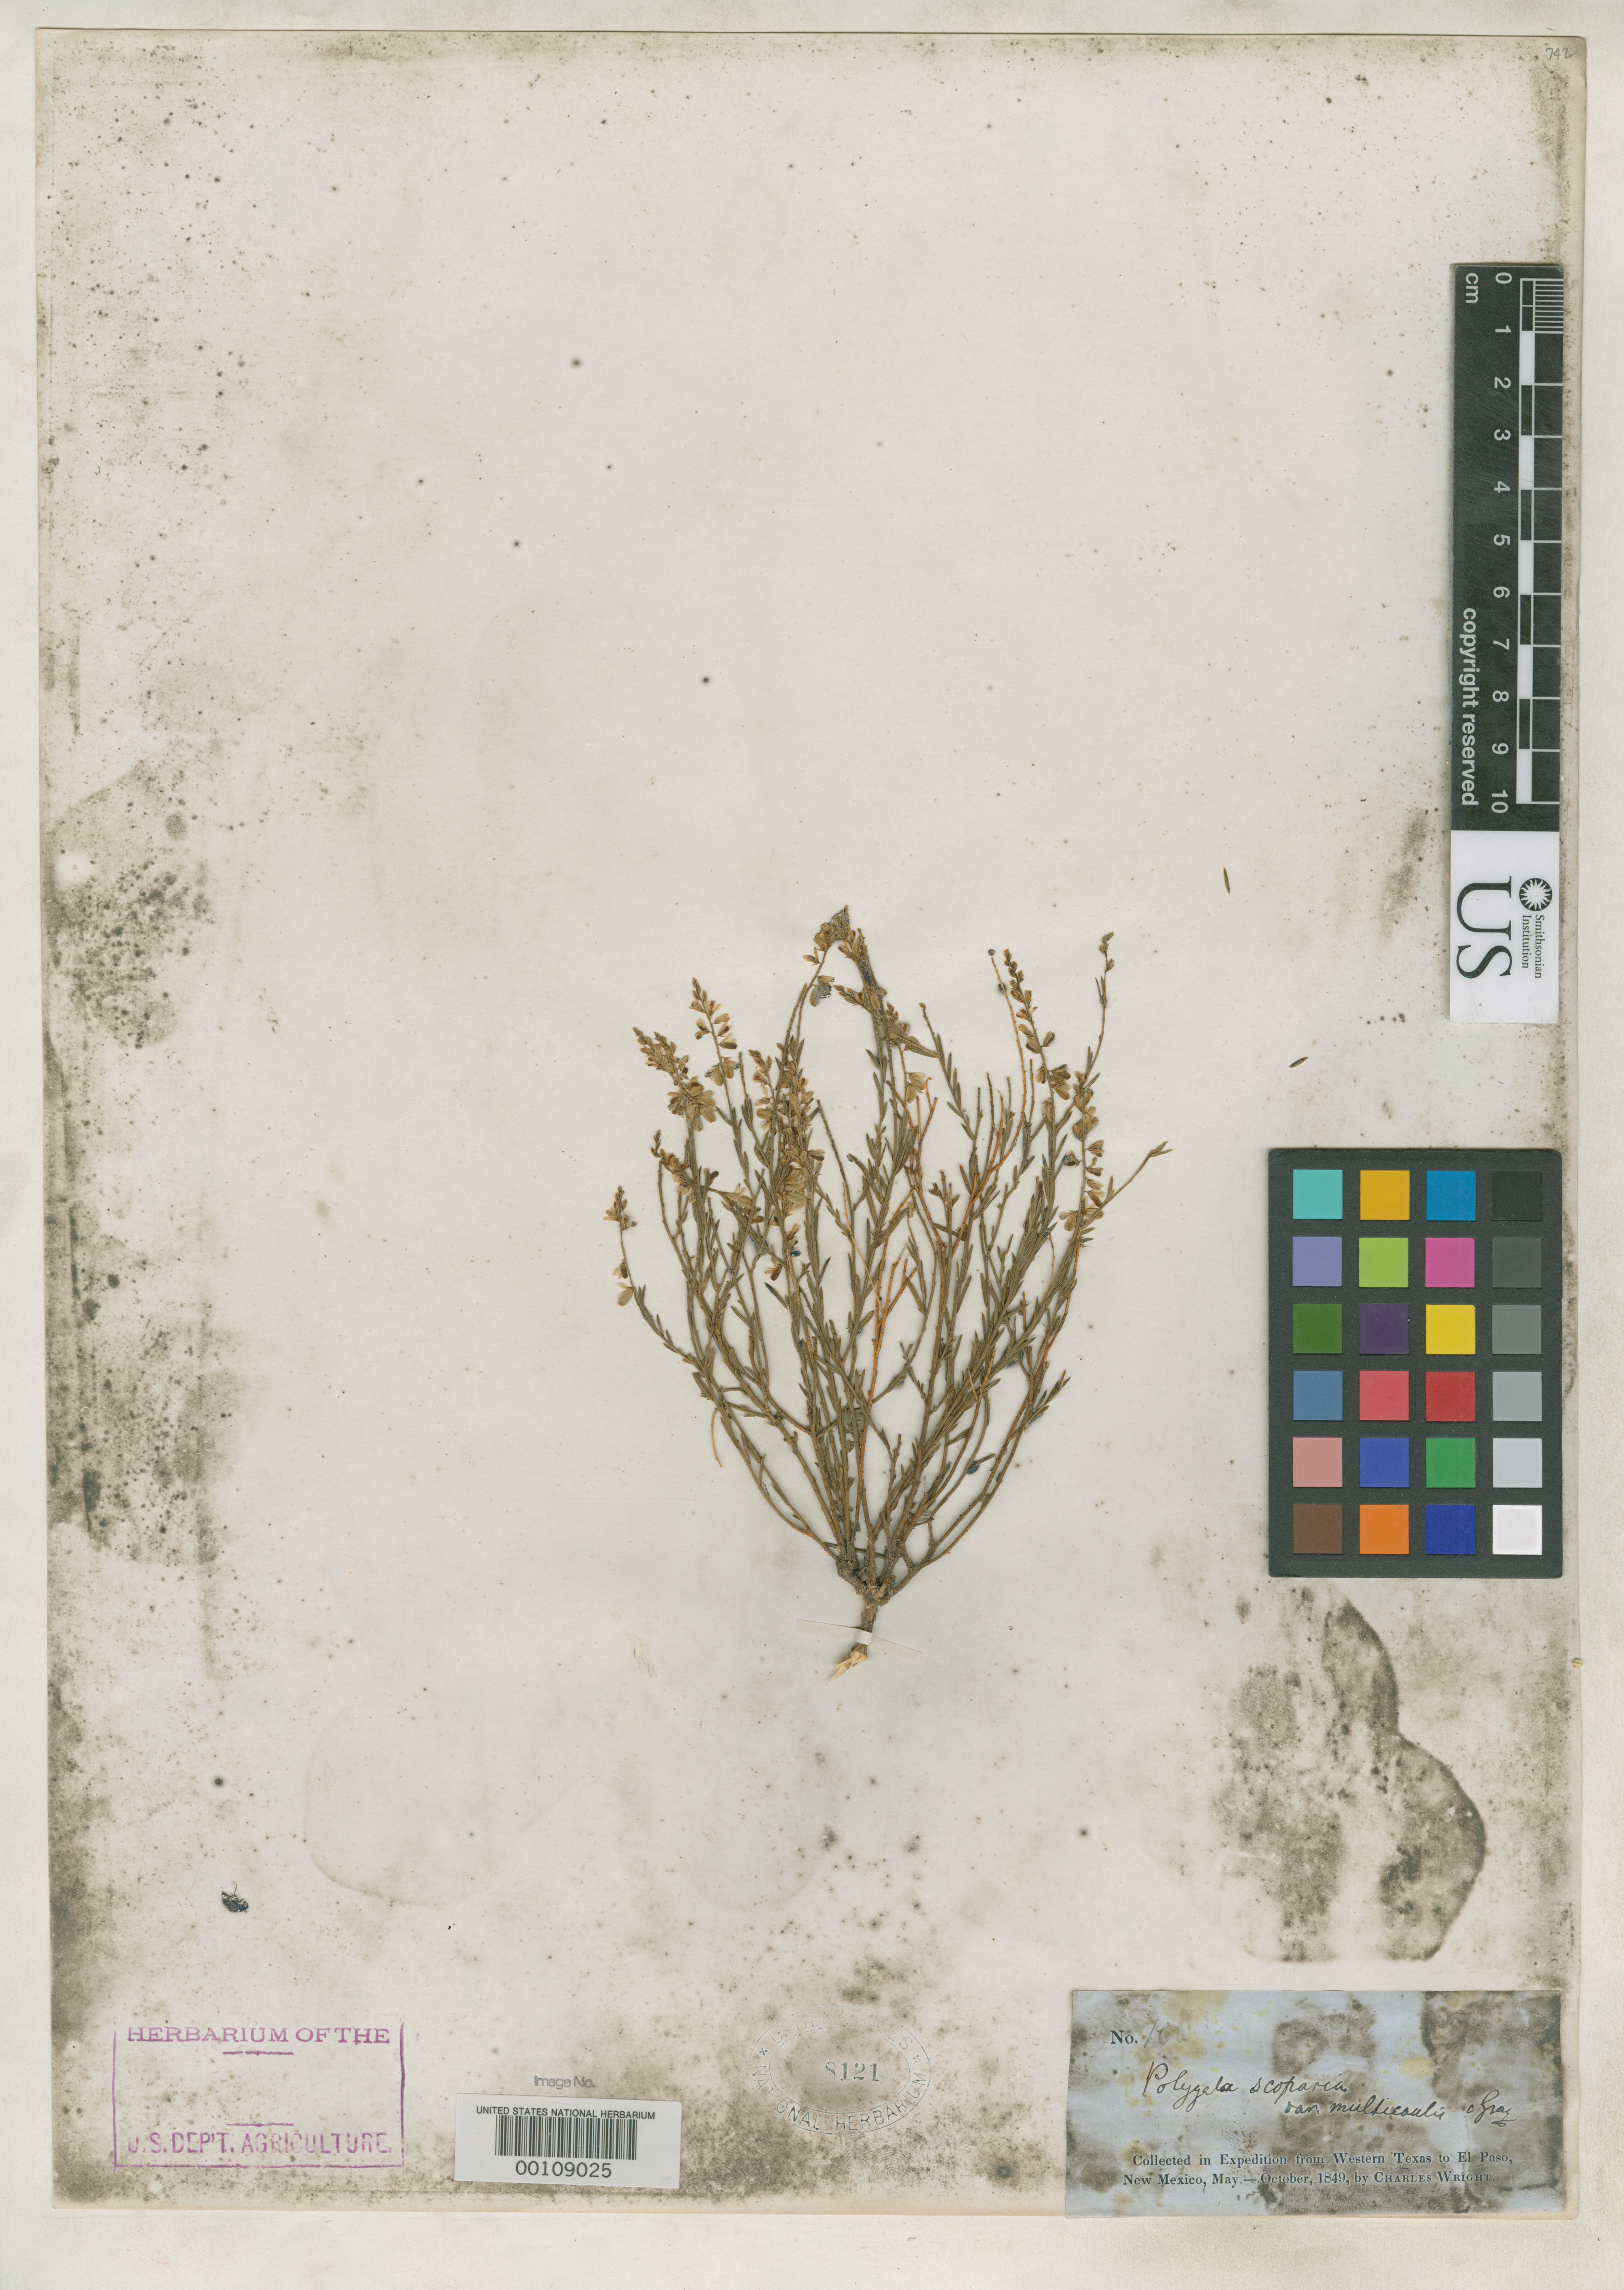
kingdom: Plantae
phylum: Tracheophyta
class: Magnoliopsida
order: Fabales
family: Polygalaceae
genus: Polygala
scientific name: Polygala scoparia var. multicaulis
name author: A. Gray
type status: Type Collection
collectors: C. Wright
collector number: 100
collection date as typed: Aug 1849 to -- Sep 1849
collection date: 1849-08/1849-09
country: United States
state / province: New Mexico / Texas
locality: Near El Paso, and further east.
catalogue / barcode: US 8121